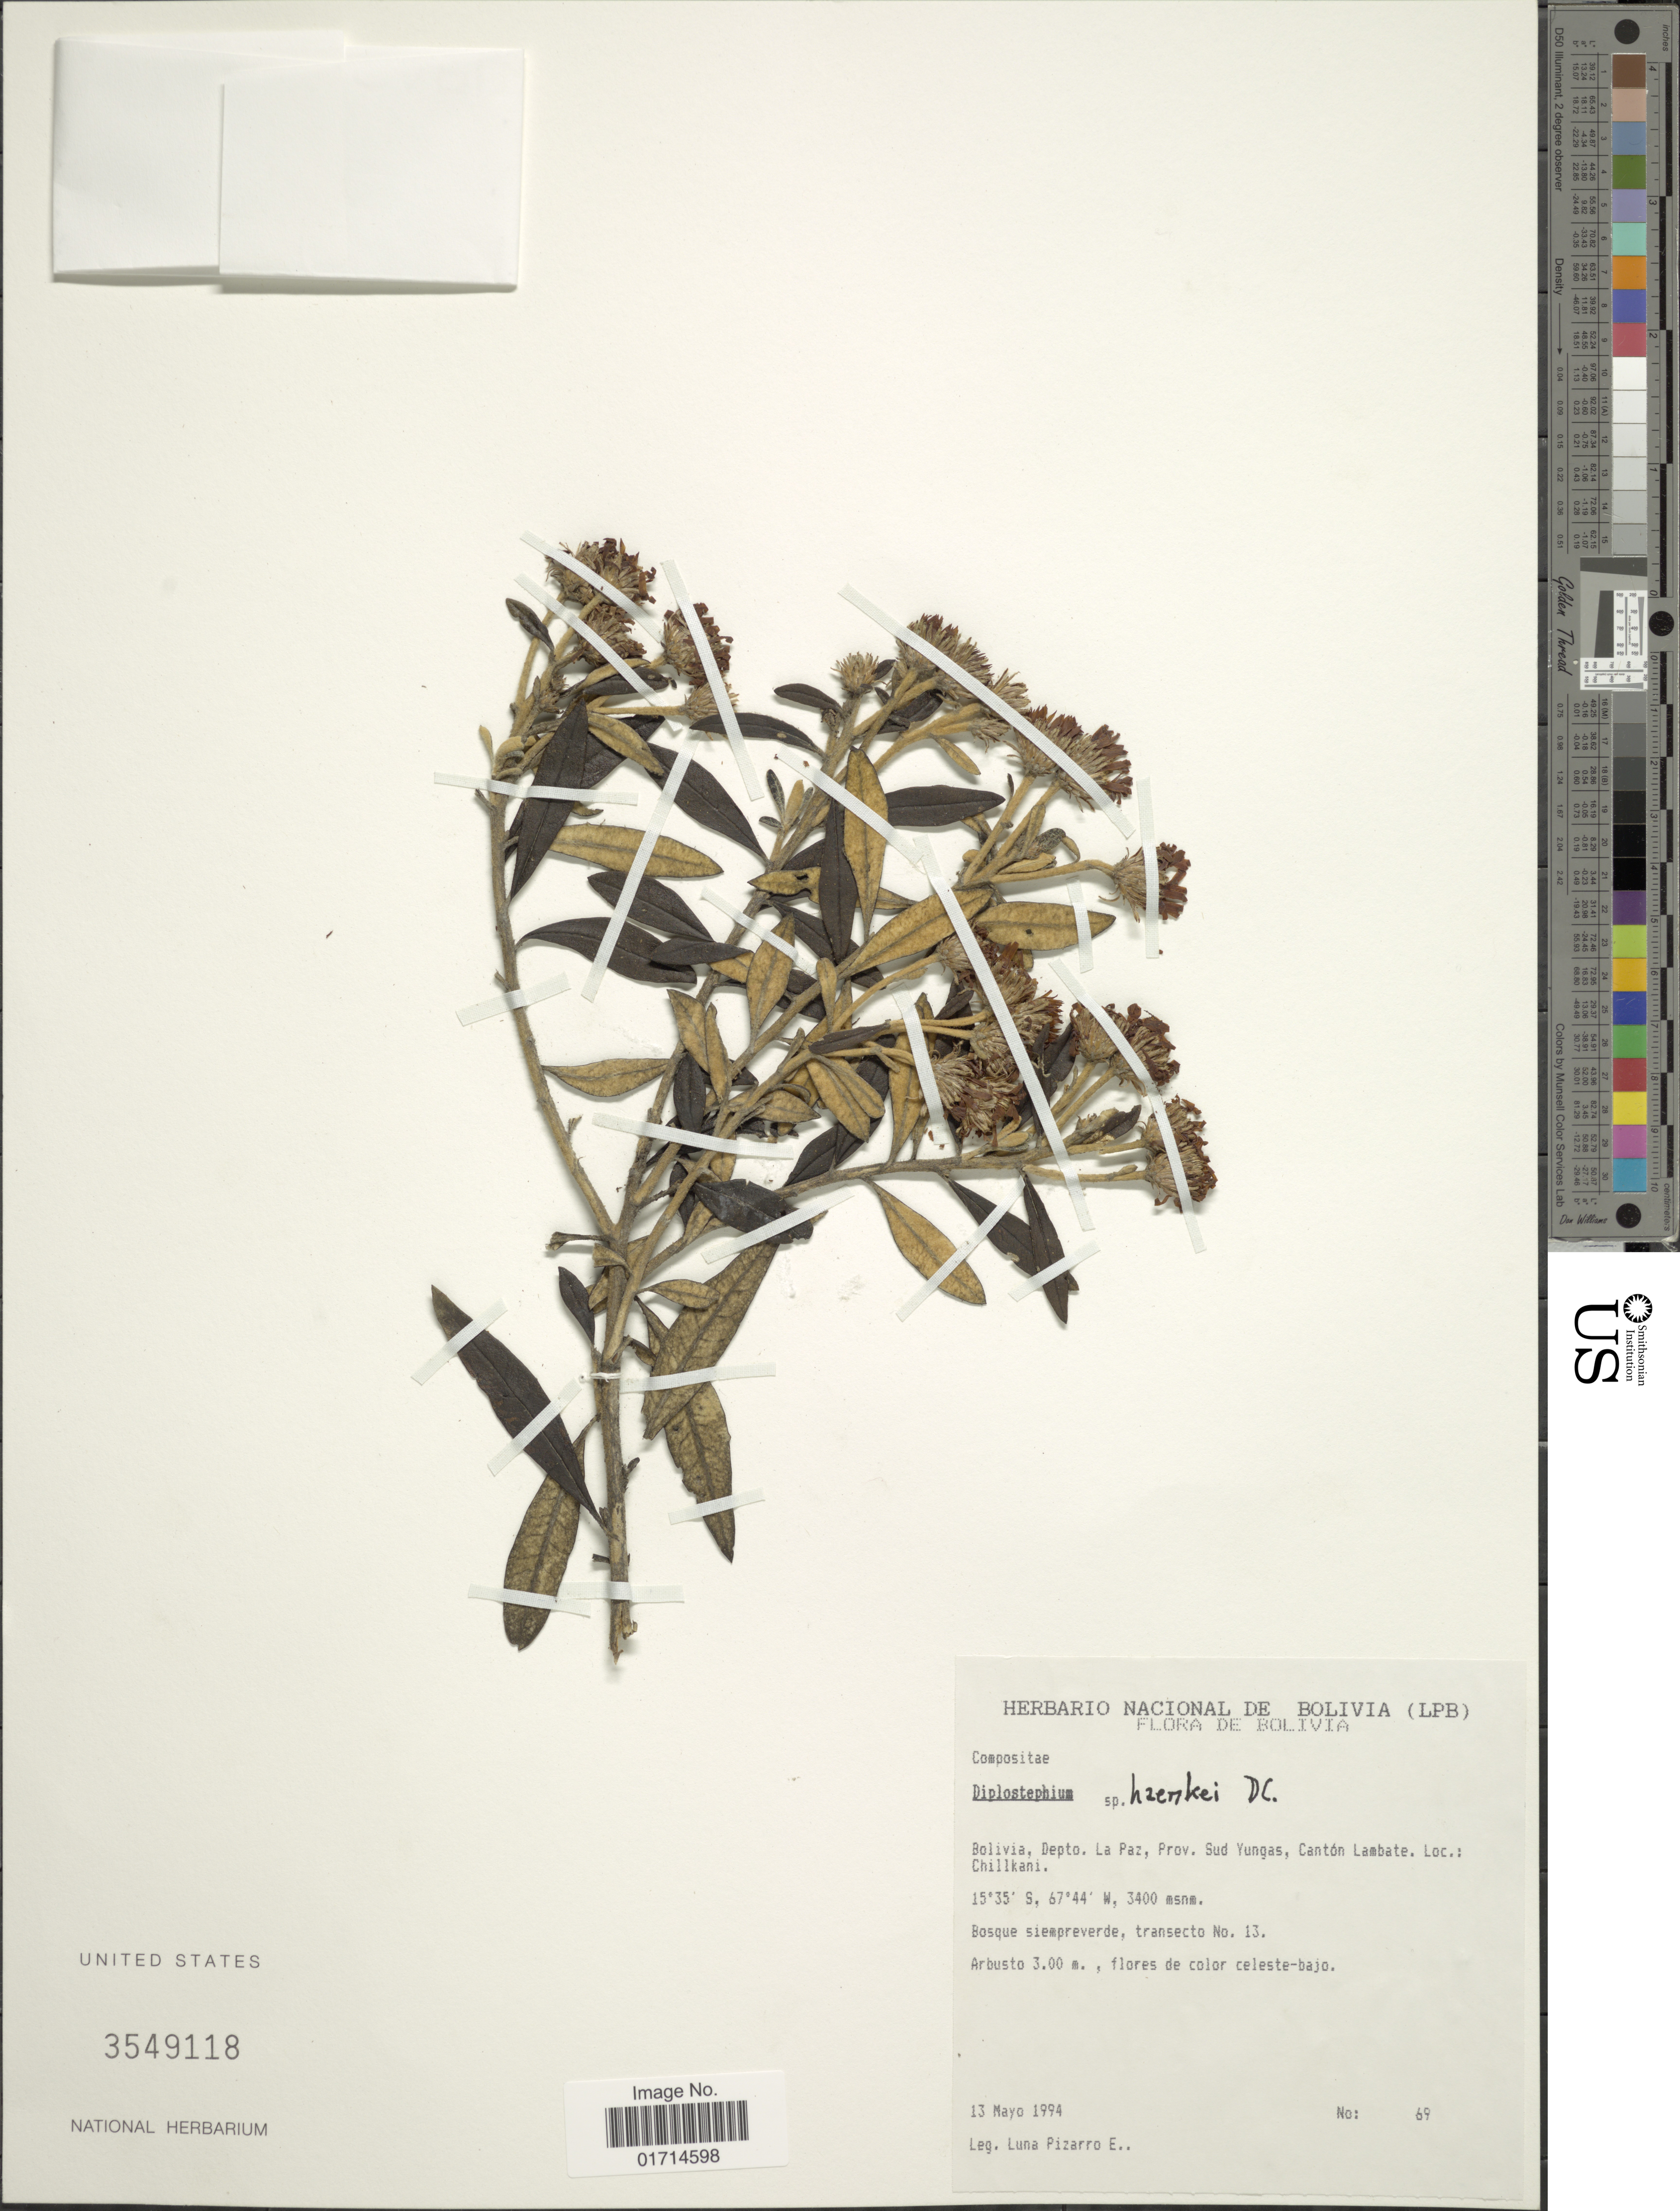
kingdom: Plantae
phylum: Tracheophyta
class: Magnoliopsida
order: Asterales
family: Asteraceae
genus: Diplostephium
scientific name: Diplostephium haenkei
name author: (DC.) Wedd.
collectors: L. Pizarro E.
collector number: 69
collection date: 1994-05-13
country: Bolivia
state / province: La Paz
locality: Prov. Sud. Yungas, Canton Lambate, Chillkani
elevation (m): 3400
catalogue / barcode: US 3549118